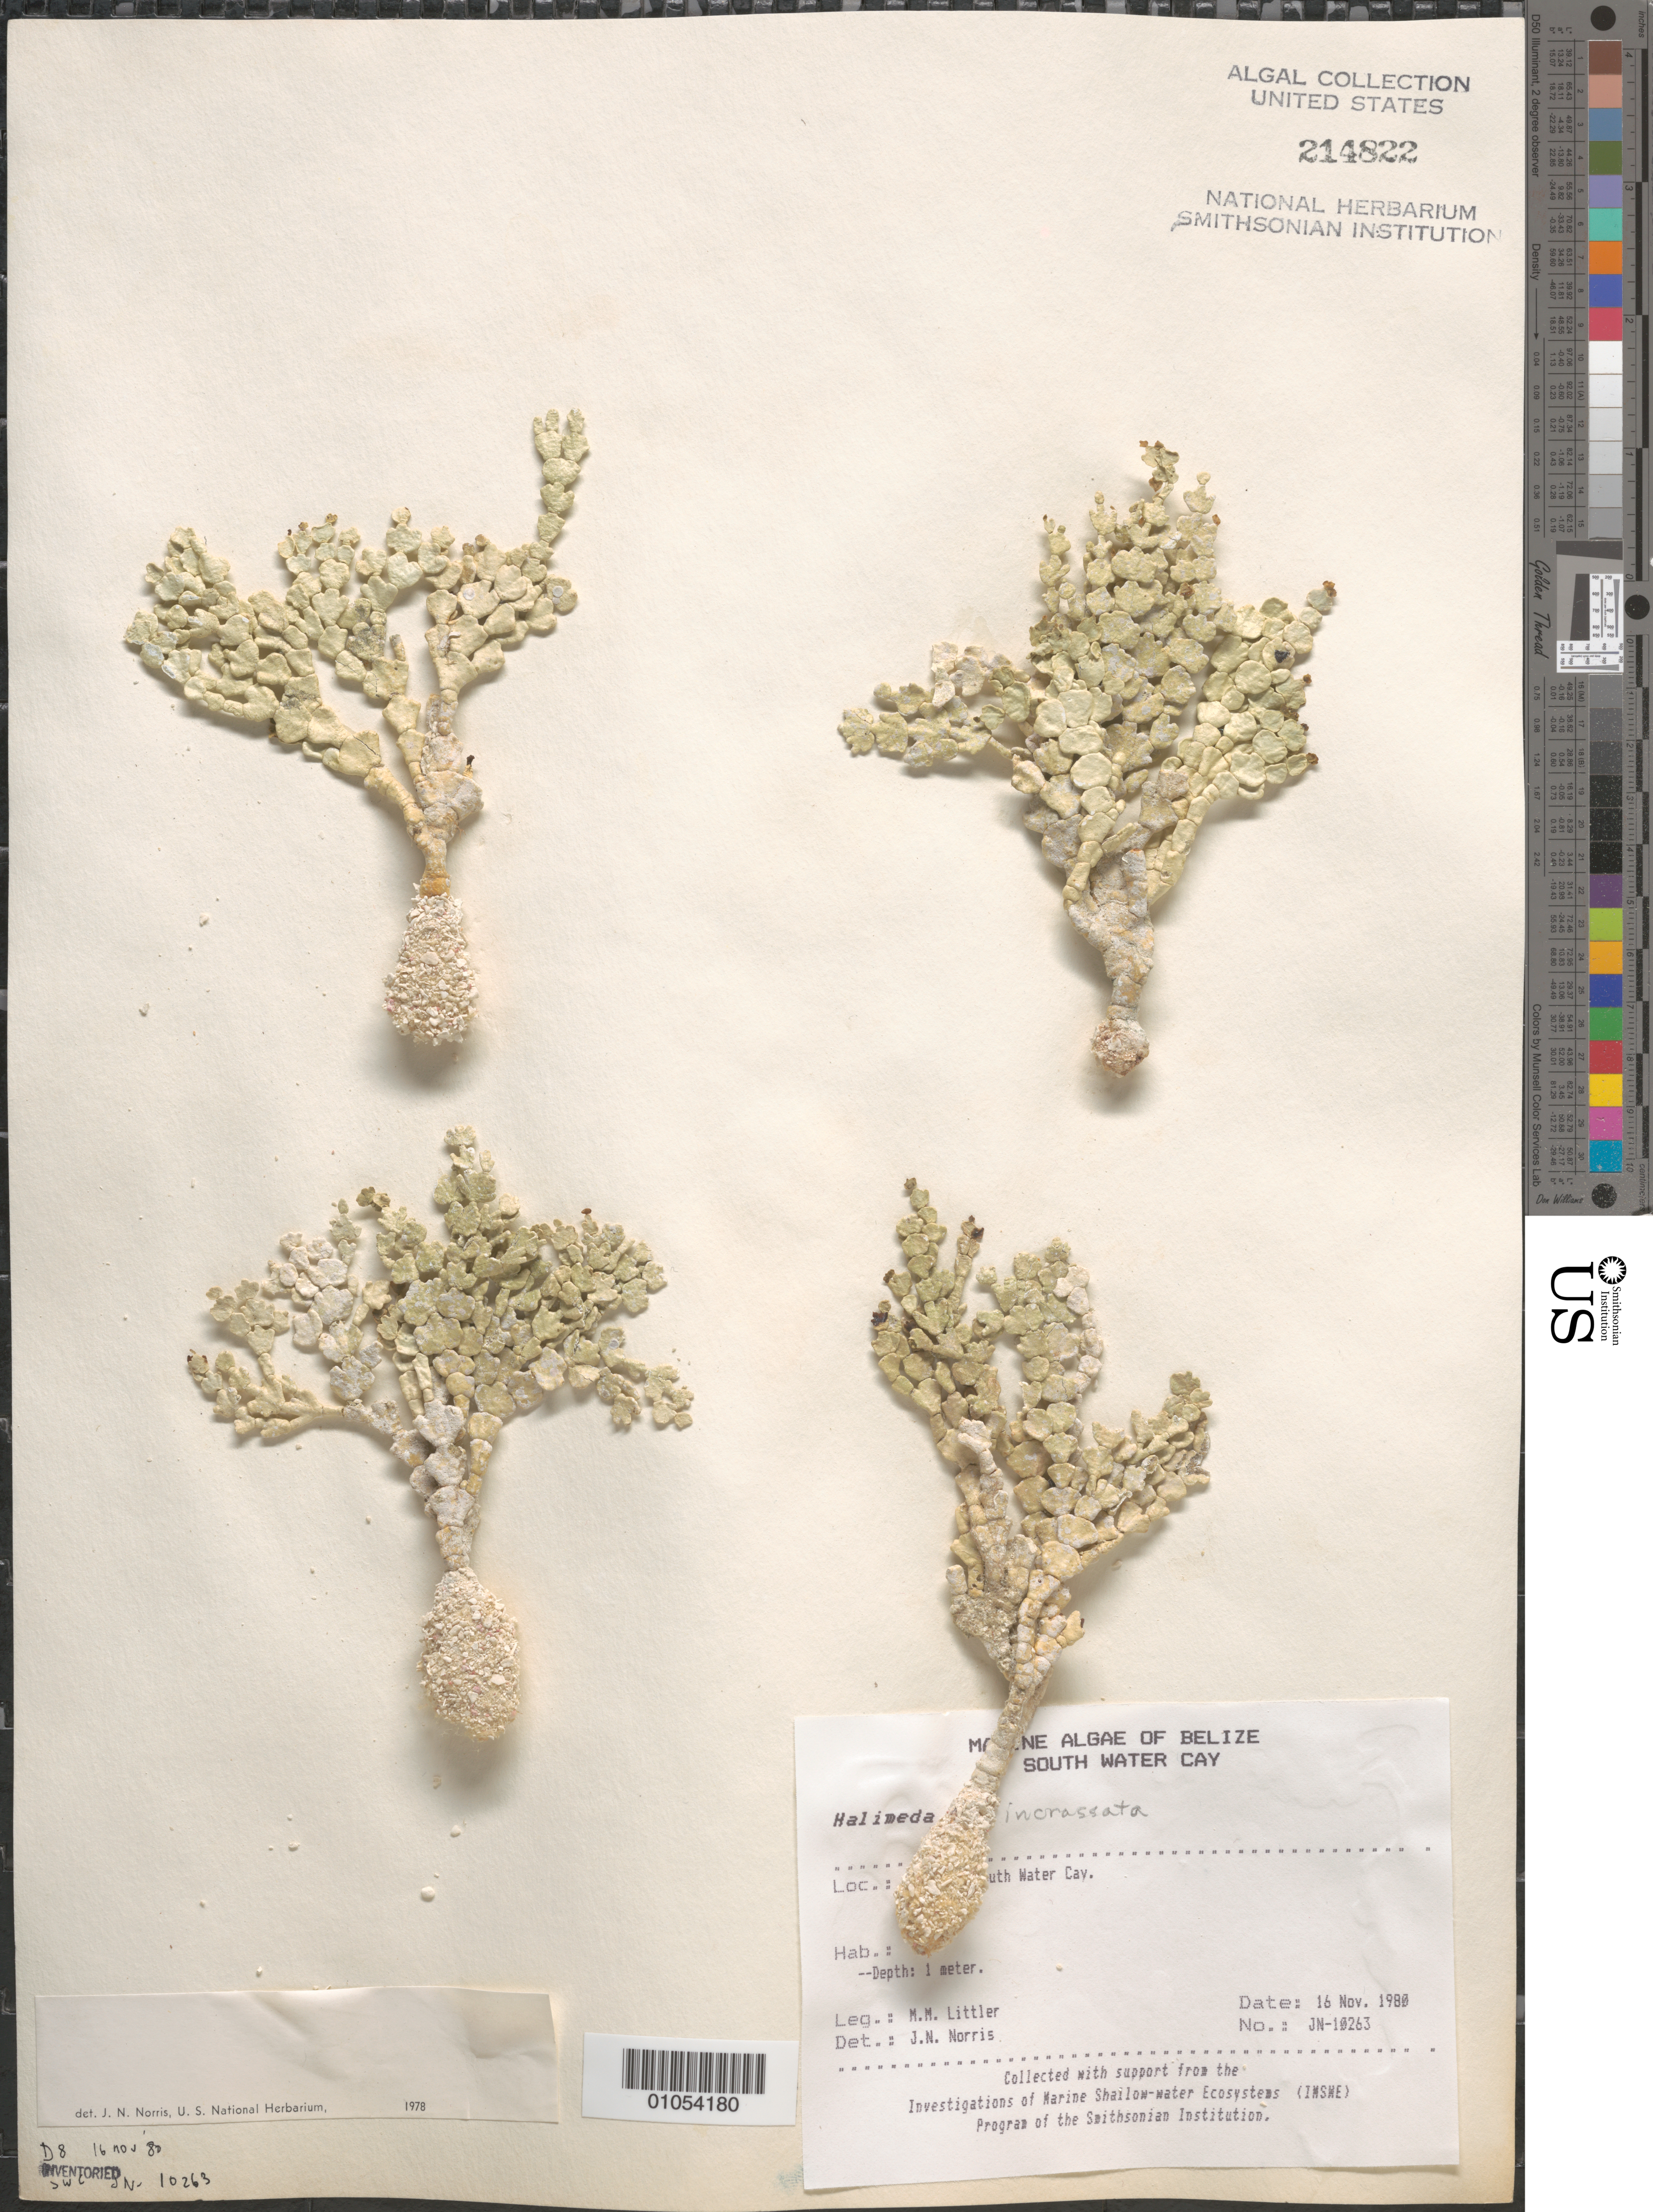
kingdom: Plantae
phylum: Chlorophyta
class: Ulvophyceae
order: Bryopsidales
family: Halimedaceae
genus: Halimeda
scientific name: Halimeda incrassata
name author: (J. Ellis) J.V.Lamouroux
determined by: Norris, James N.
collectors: M. M. Littler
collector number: JN-10263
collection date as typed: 16 Nov 1980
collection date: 1980-11-16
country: Belize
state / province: Stann Creek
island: South Water Cay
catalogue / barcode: US 214822